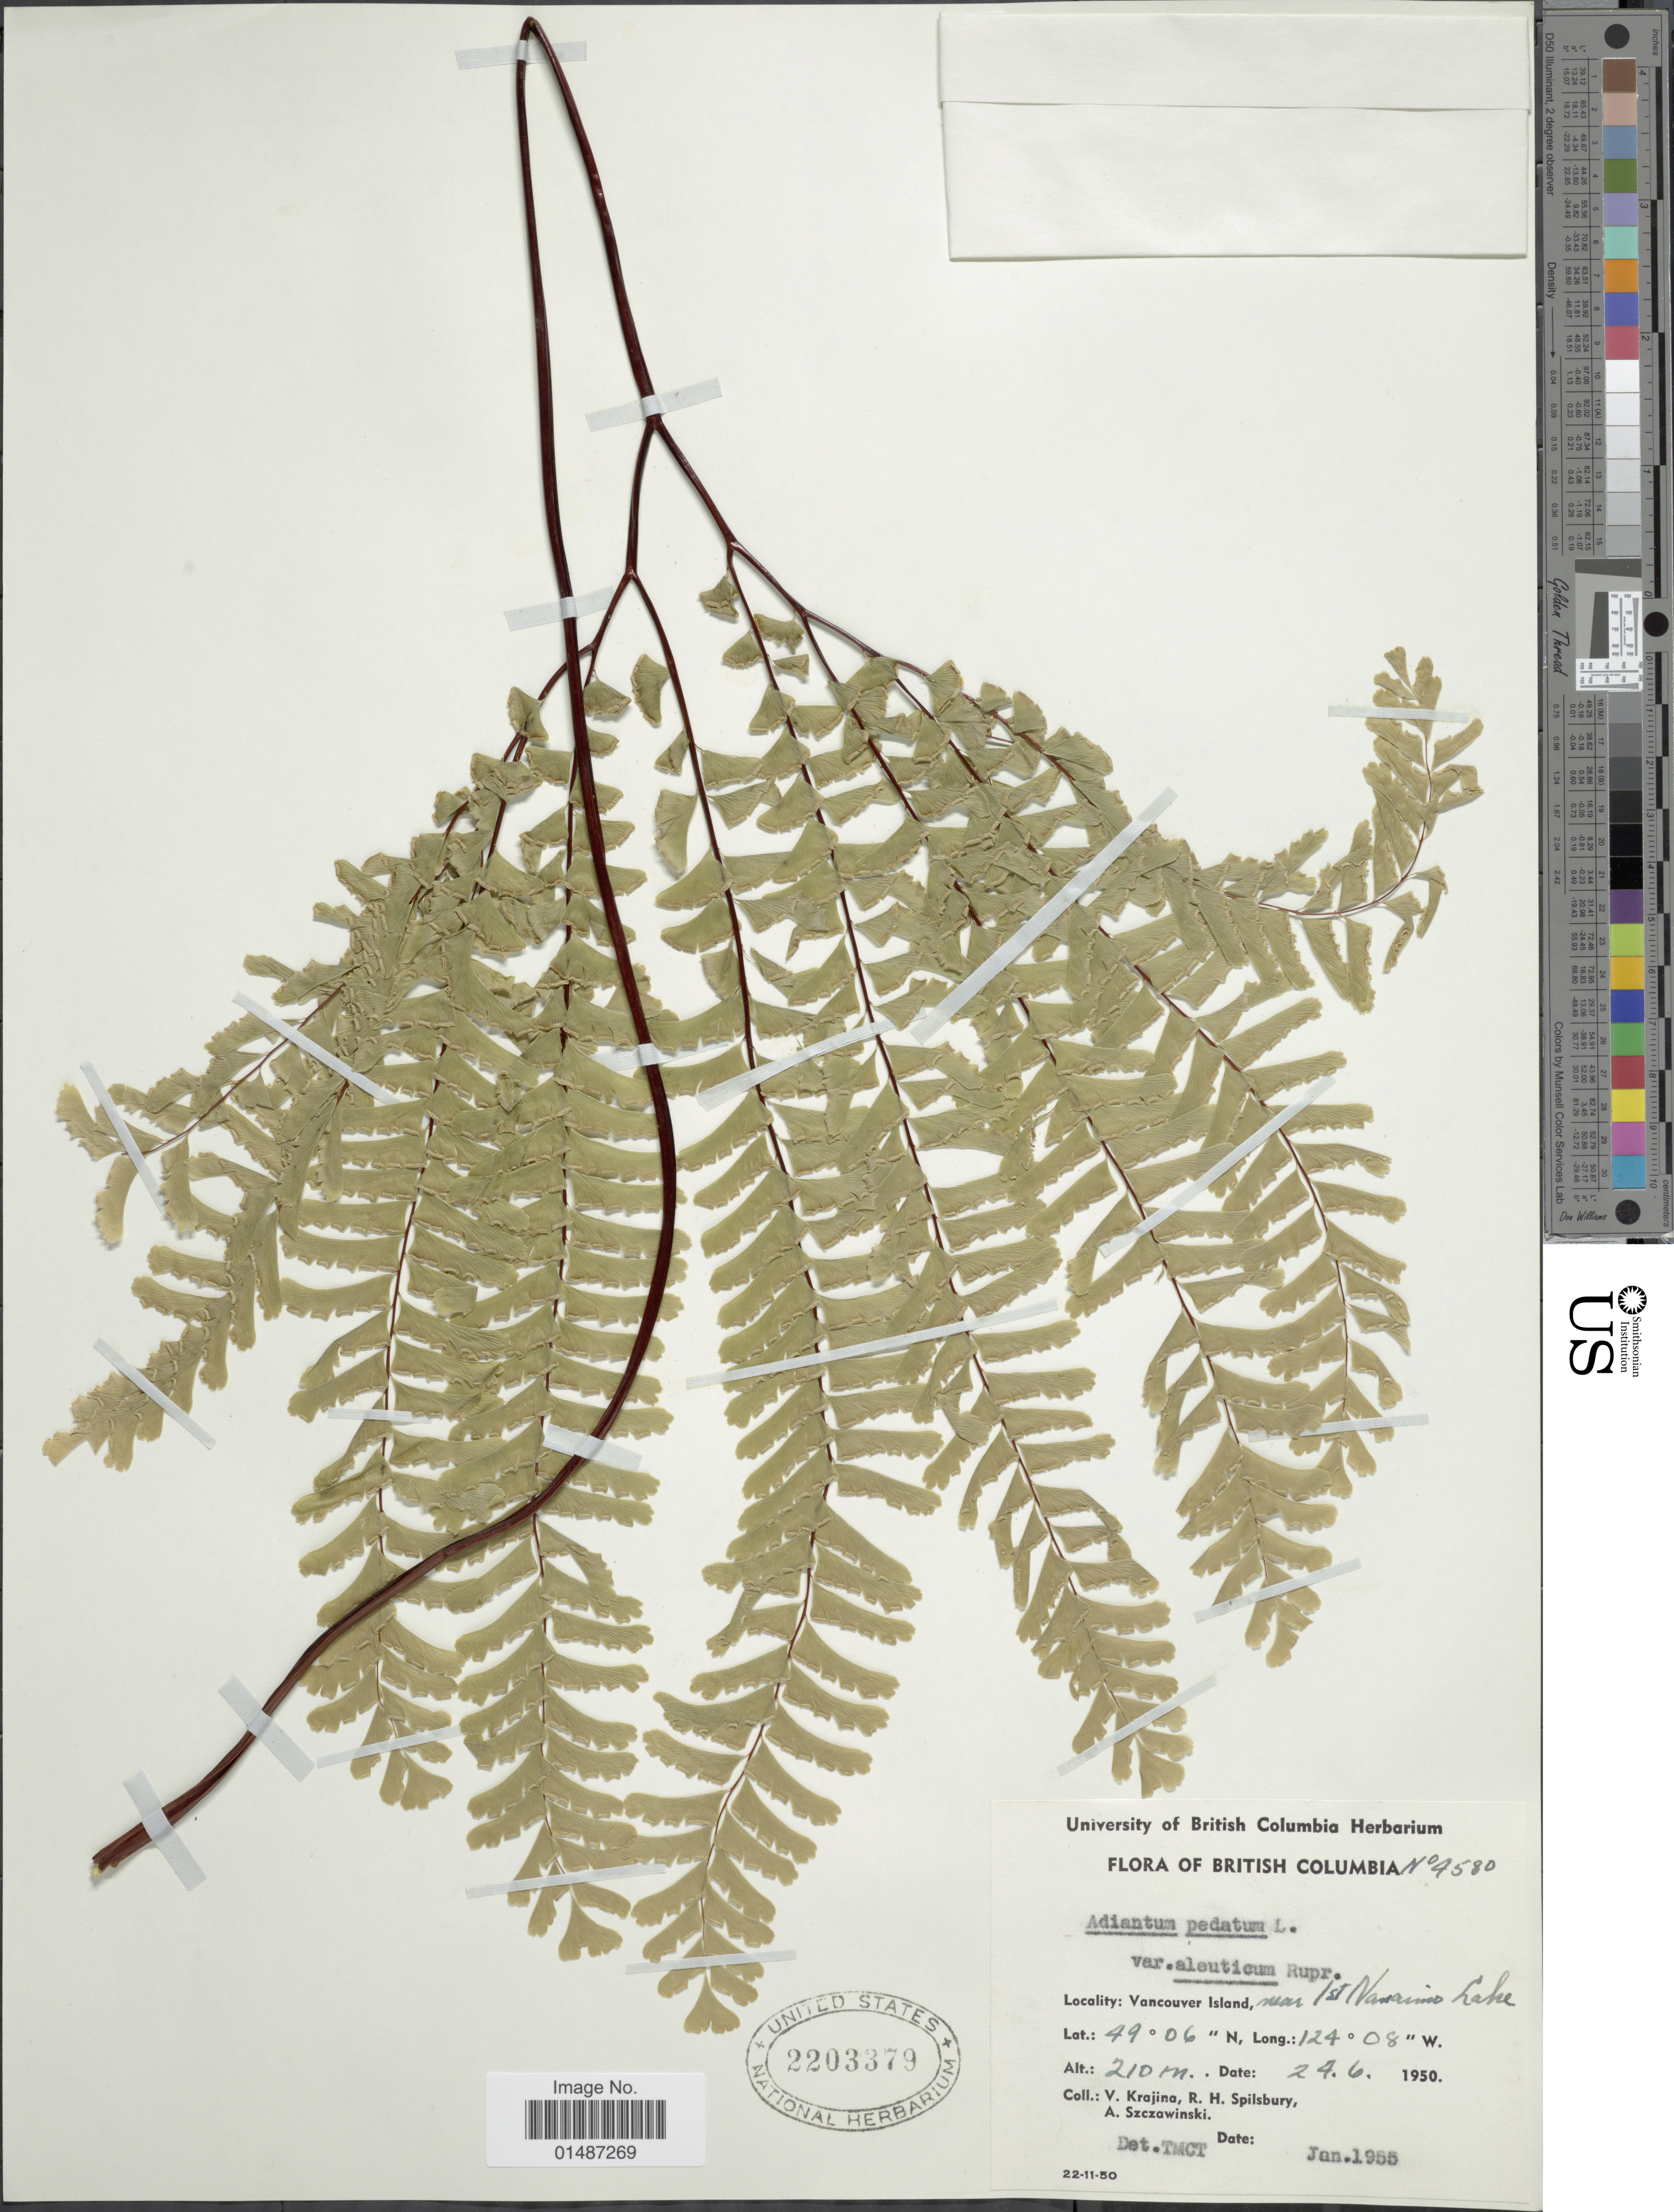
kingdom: Plantae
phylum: Tracheophyta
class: Polypodiopsida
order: Polypodiales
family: Pteridaceae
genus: Adiantum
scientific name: Adiantum pedatum subsp. aleuticum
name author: (Rupr.) Calder & Roy L. Taylor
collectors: V. Krajina, R. Spilsbury & A. Szczawinski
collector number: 4580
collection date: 1950-06-24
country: Canada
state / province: British Columbia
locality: Vancouver Island, near 1st Nanaimo Lake.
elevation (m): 210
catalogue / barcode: US 2203379